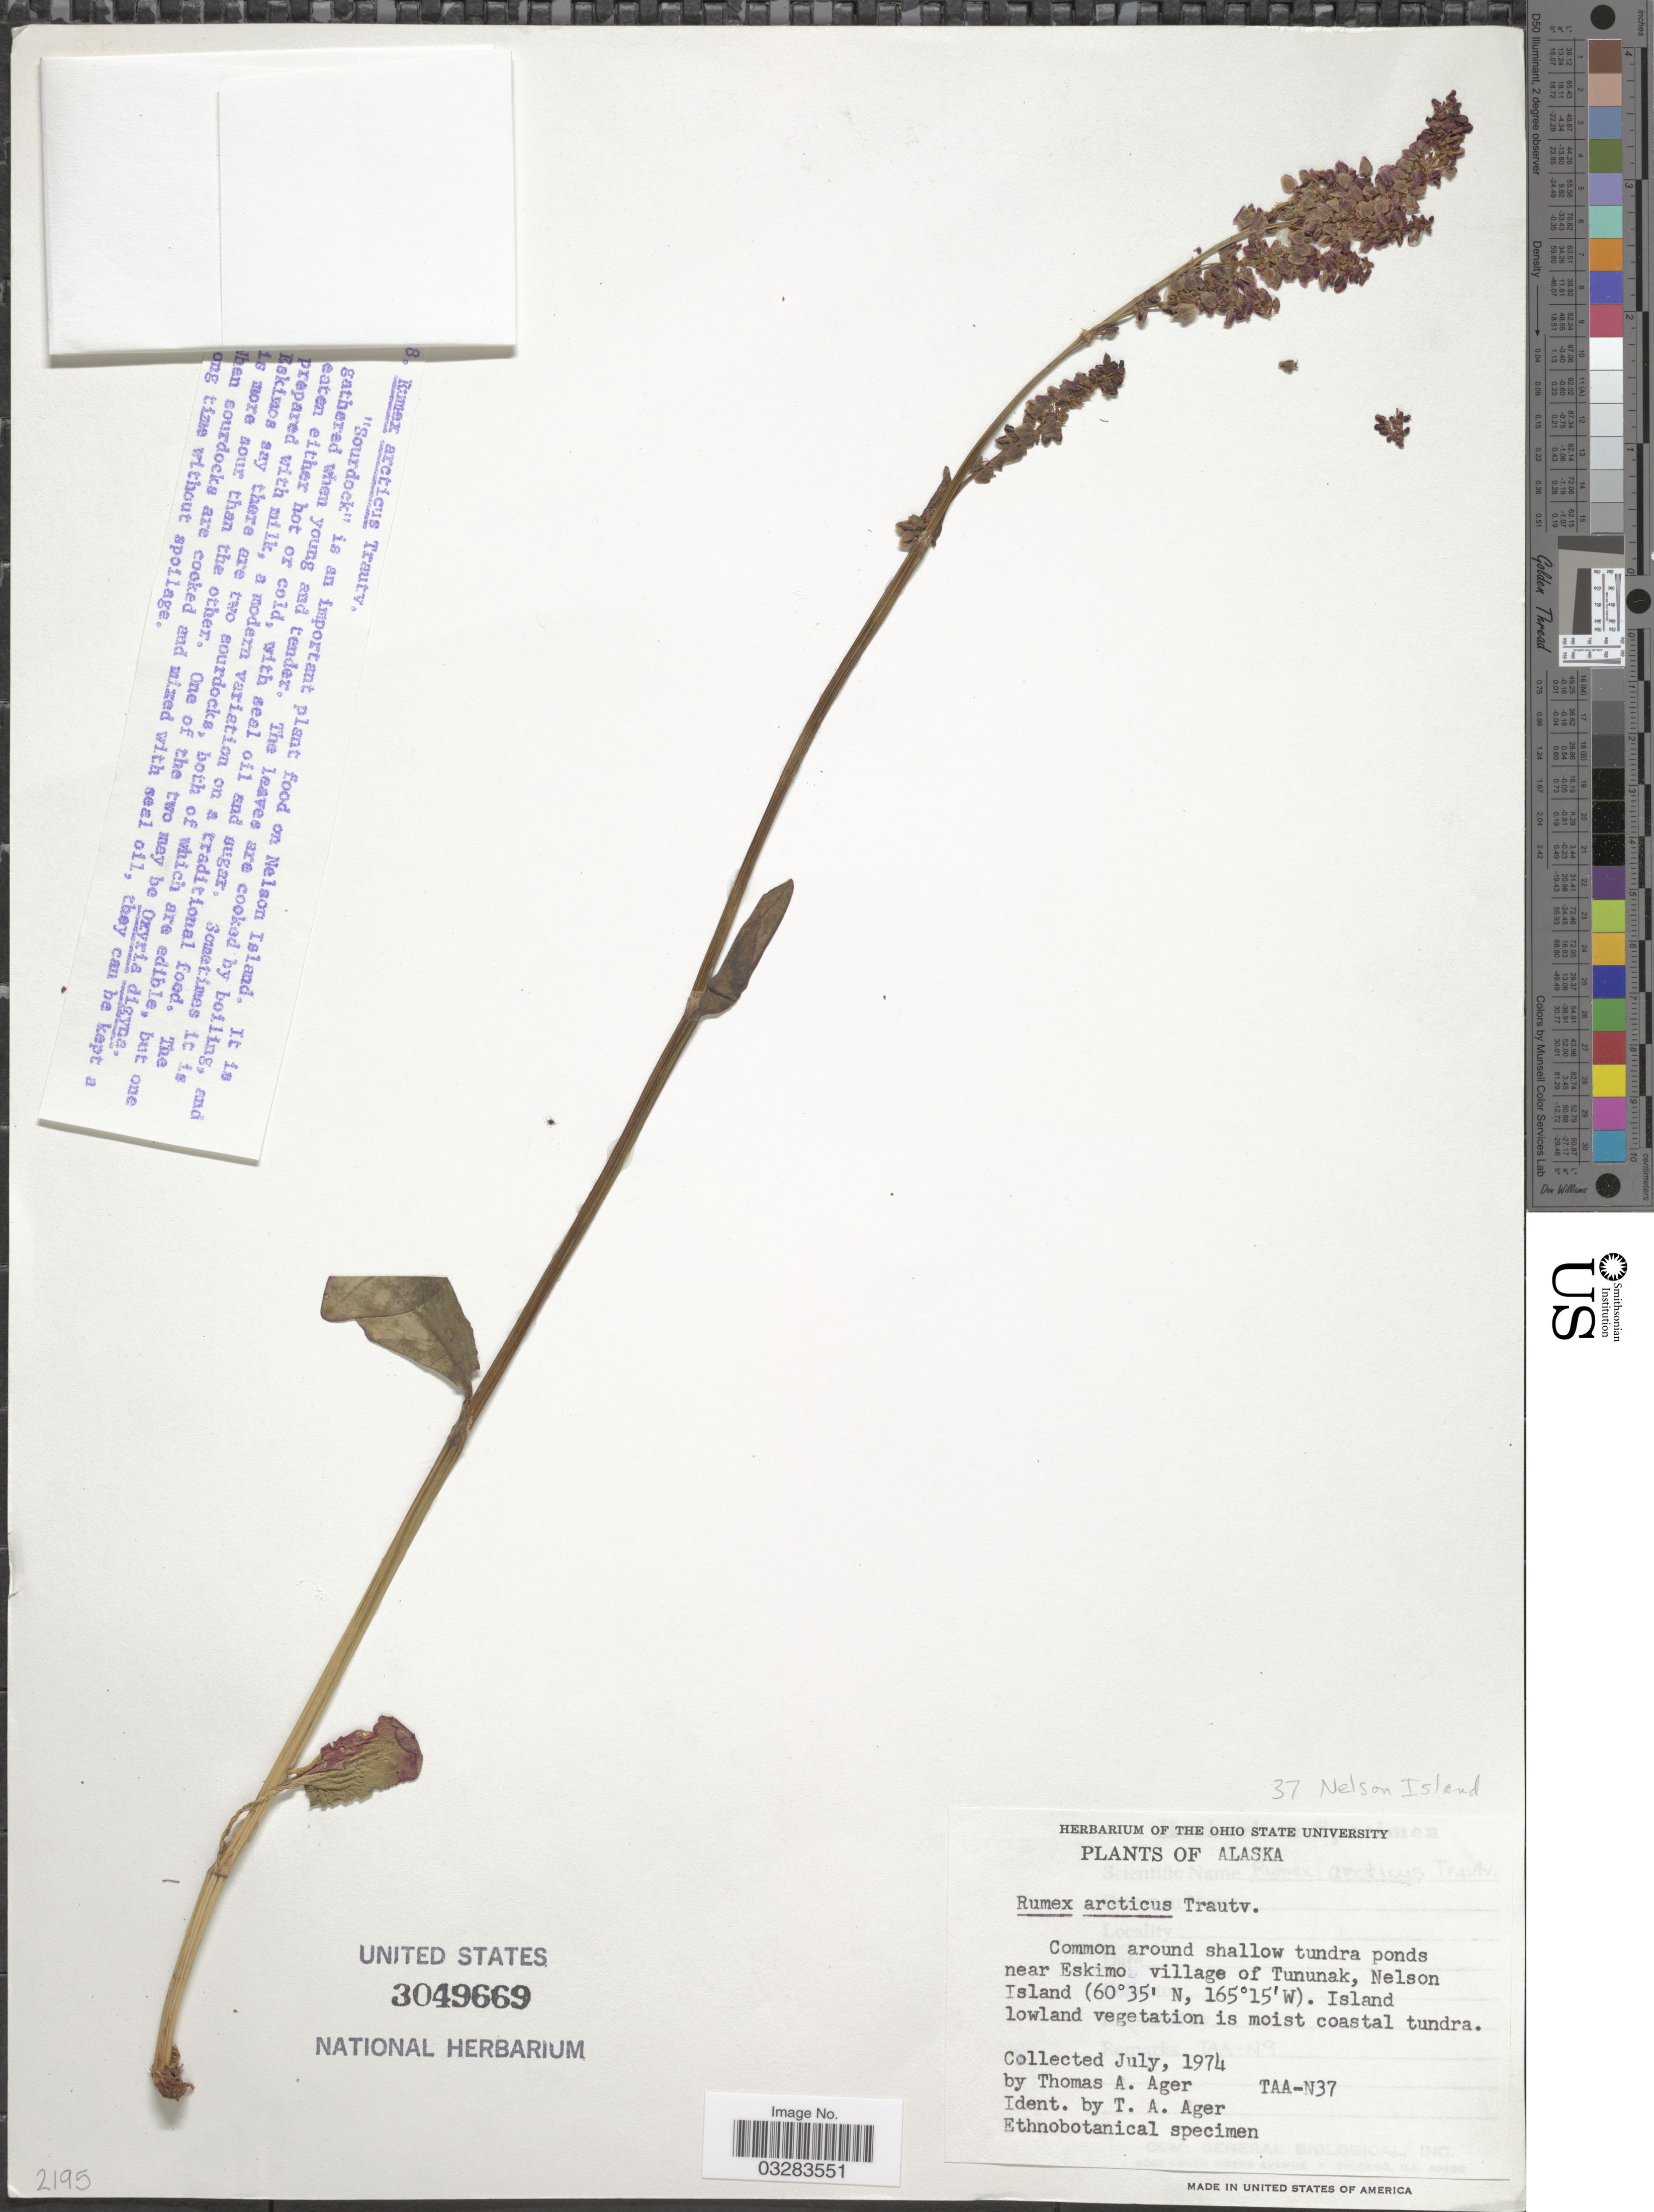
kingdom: Plantae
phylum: Tracheophyta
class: Magnoliopsida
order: Caryophyllales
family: Polygonaceae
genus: Rumex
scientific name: Rumex arcticus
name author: Trautv.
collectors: T. A. Ager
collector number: TAA-N37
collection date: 1974-07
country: United States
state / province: Alaska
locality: Near Eskimo village of Tununak, Nelson Island.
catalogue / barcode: US 3049669